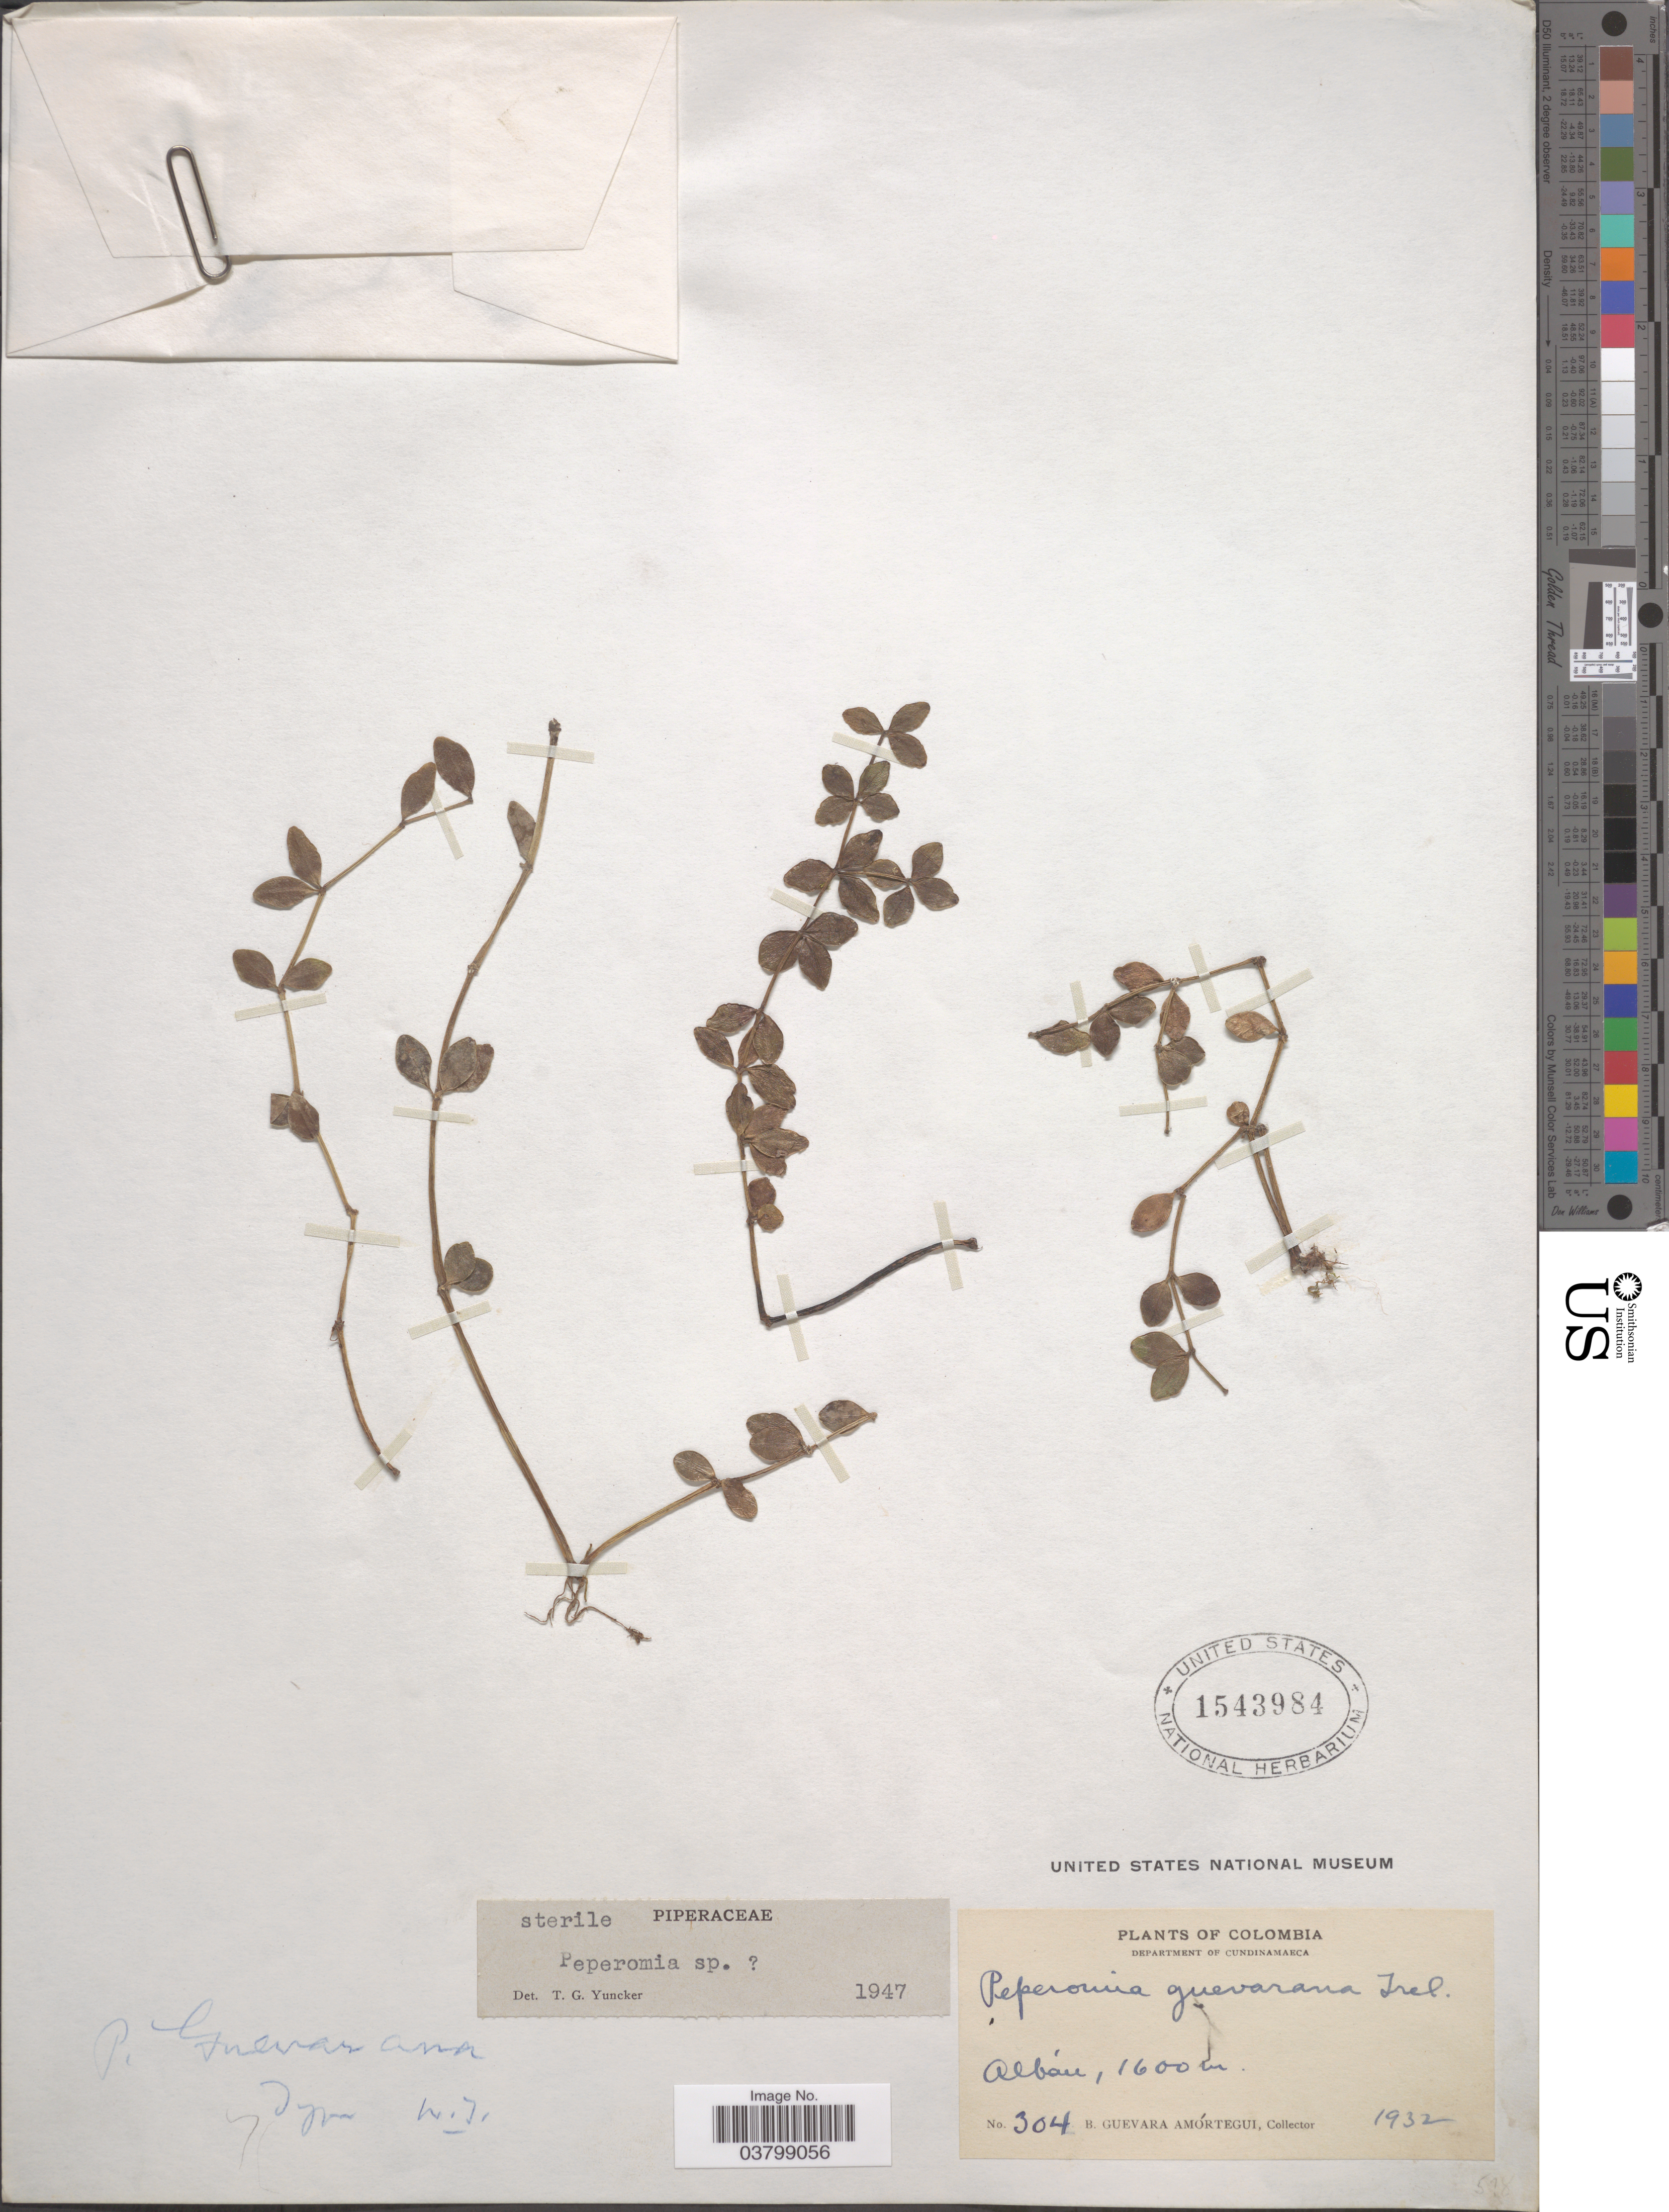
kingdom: Plantae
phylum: Tracheophyta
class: Magnoliopsida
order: Piperales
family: Piperaceae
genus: Peperomia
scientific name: Peperomia tetraphylla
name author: (G. Forst.) Hook. & Arn.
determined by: Jiménez, José Estaban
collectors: B. Guevara Amortegui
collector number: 304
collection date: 1932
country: Colombia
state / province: Cundinamarca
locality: Department of Cundinamarca. Albán.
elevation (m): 1600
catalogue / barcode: US 1543984